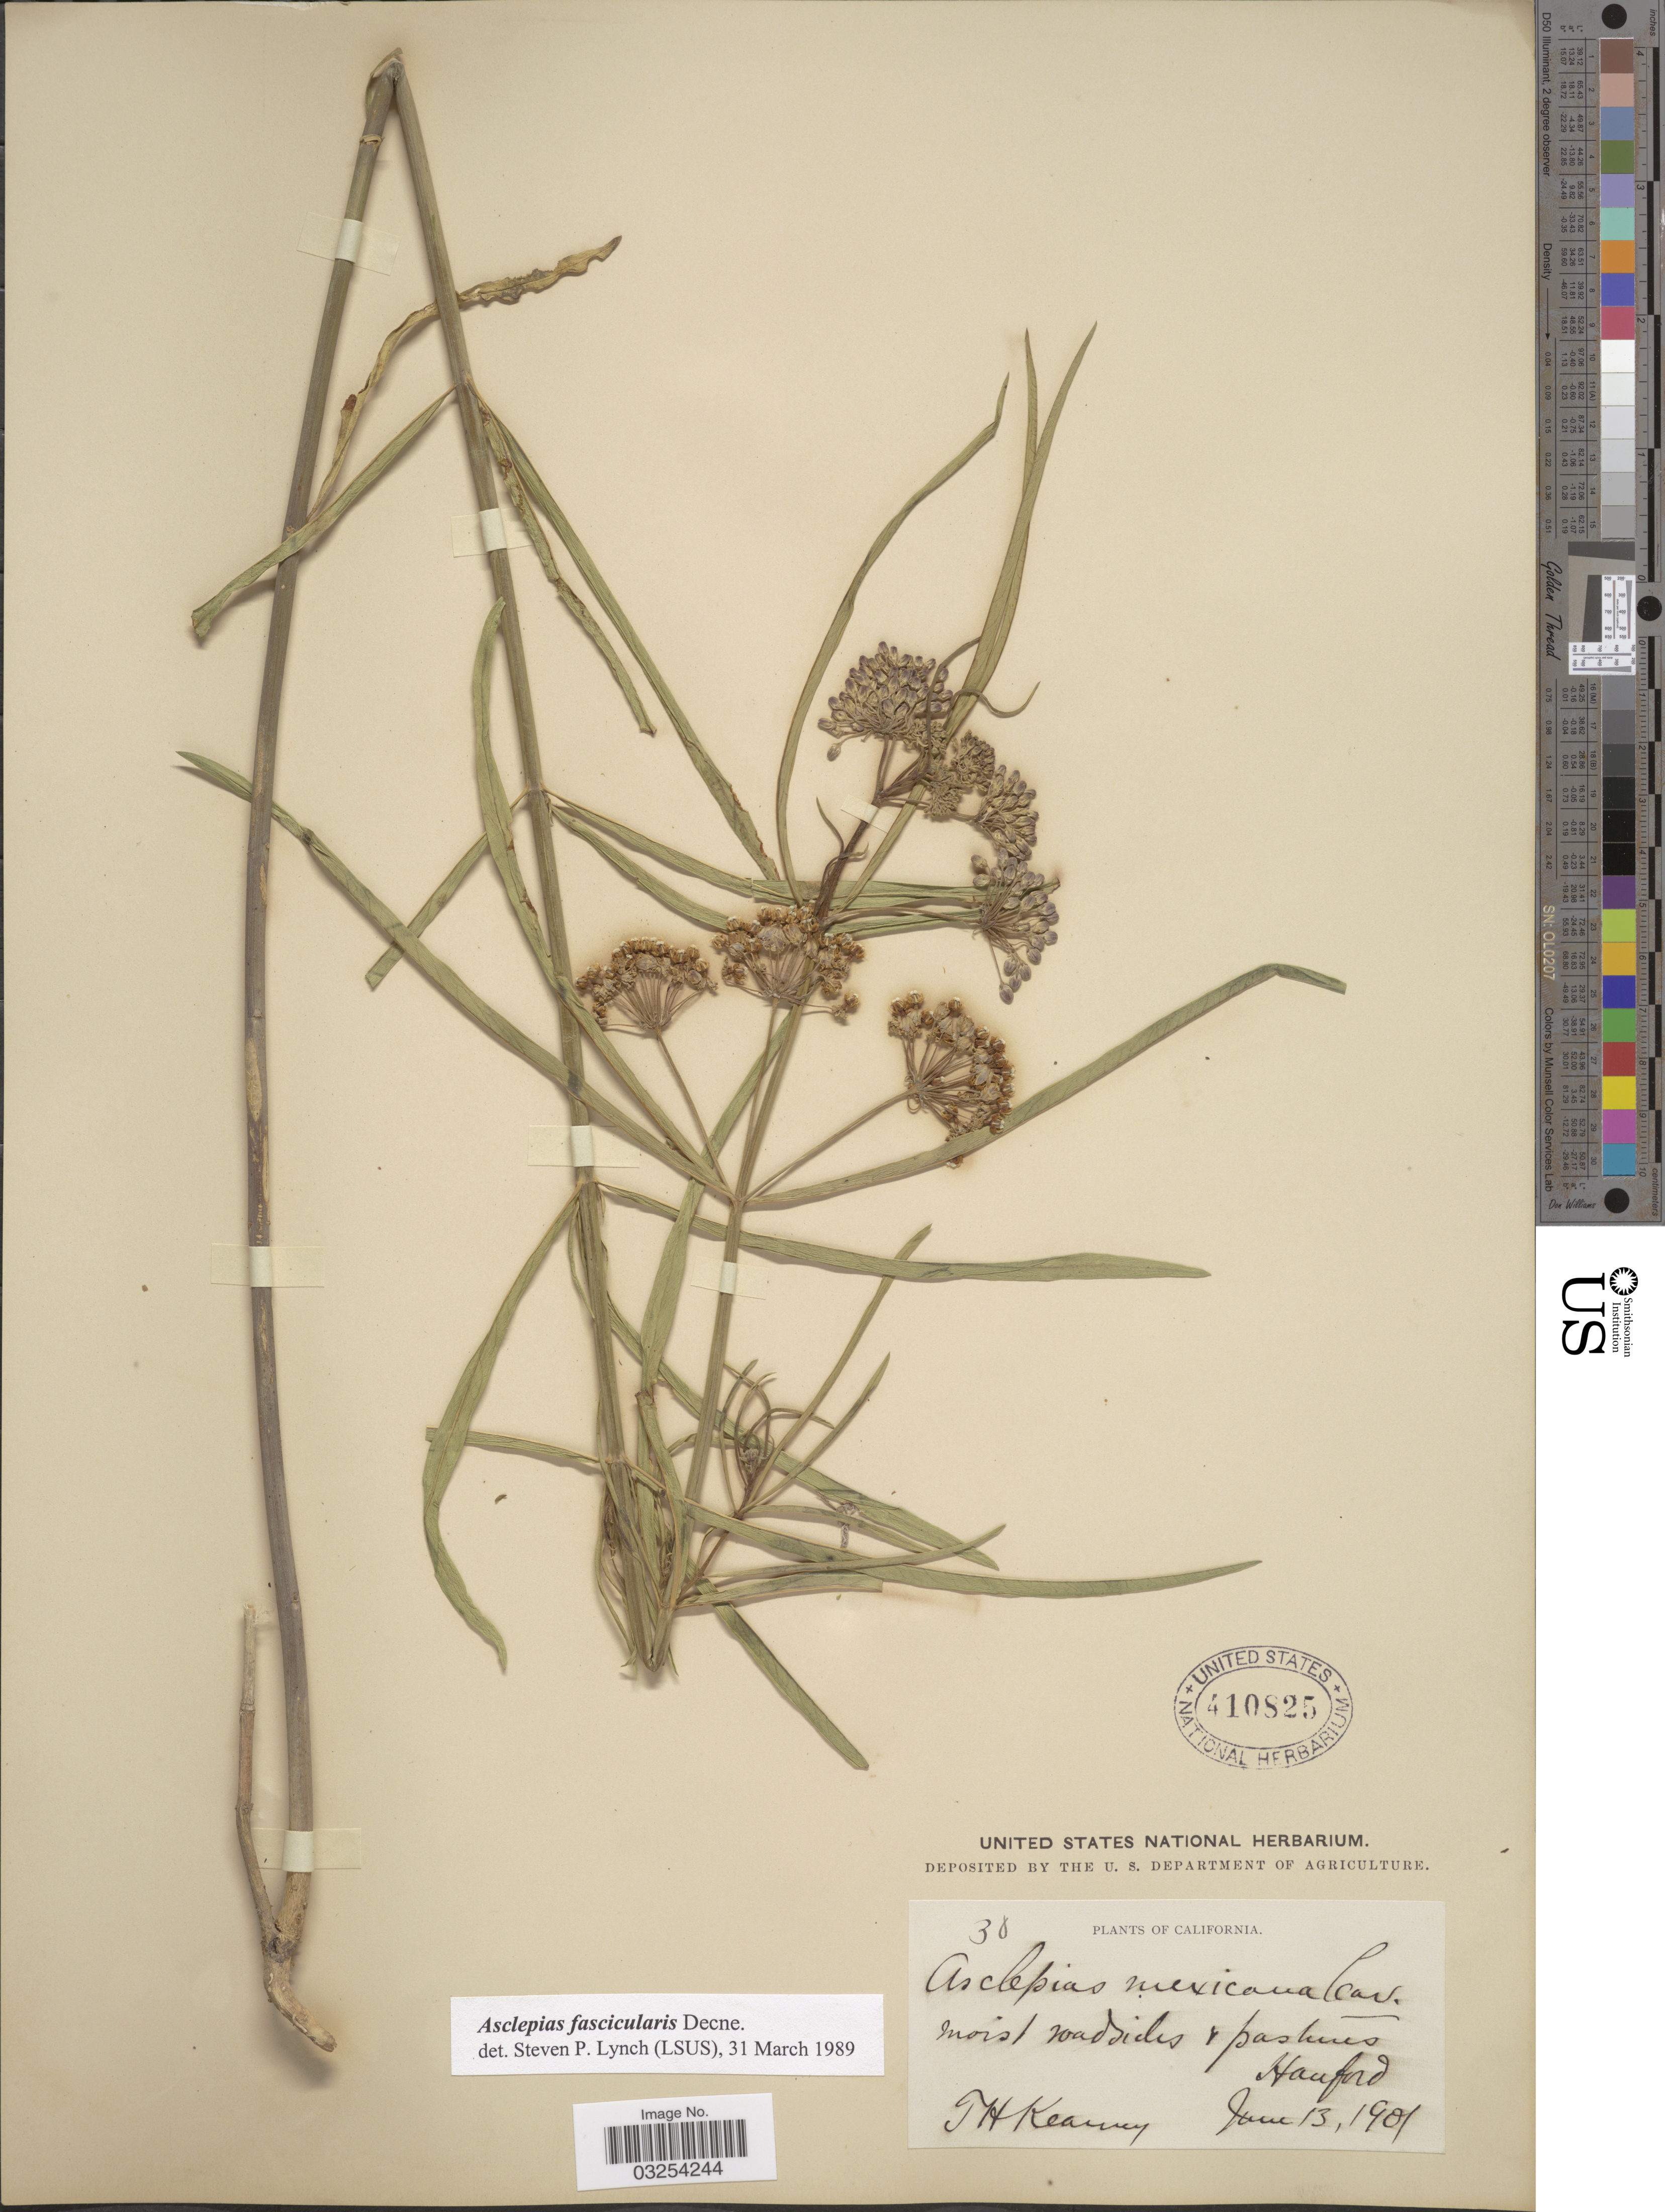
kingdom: Plantae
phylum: Tracheophyta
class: Magnoliopsida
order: Gentianales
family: Apocynaceae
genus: Asclepias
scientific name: Asclepias fascicularis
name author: Decne.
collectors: T. H. Kearney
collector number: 38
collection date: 1901-06-13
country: United States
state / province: California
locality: Hanford.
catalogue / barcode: US 410825